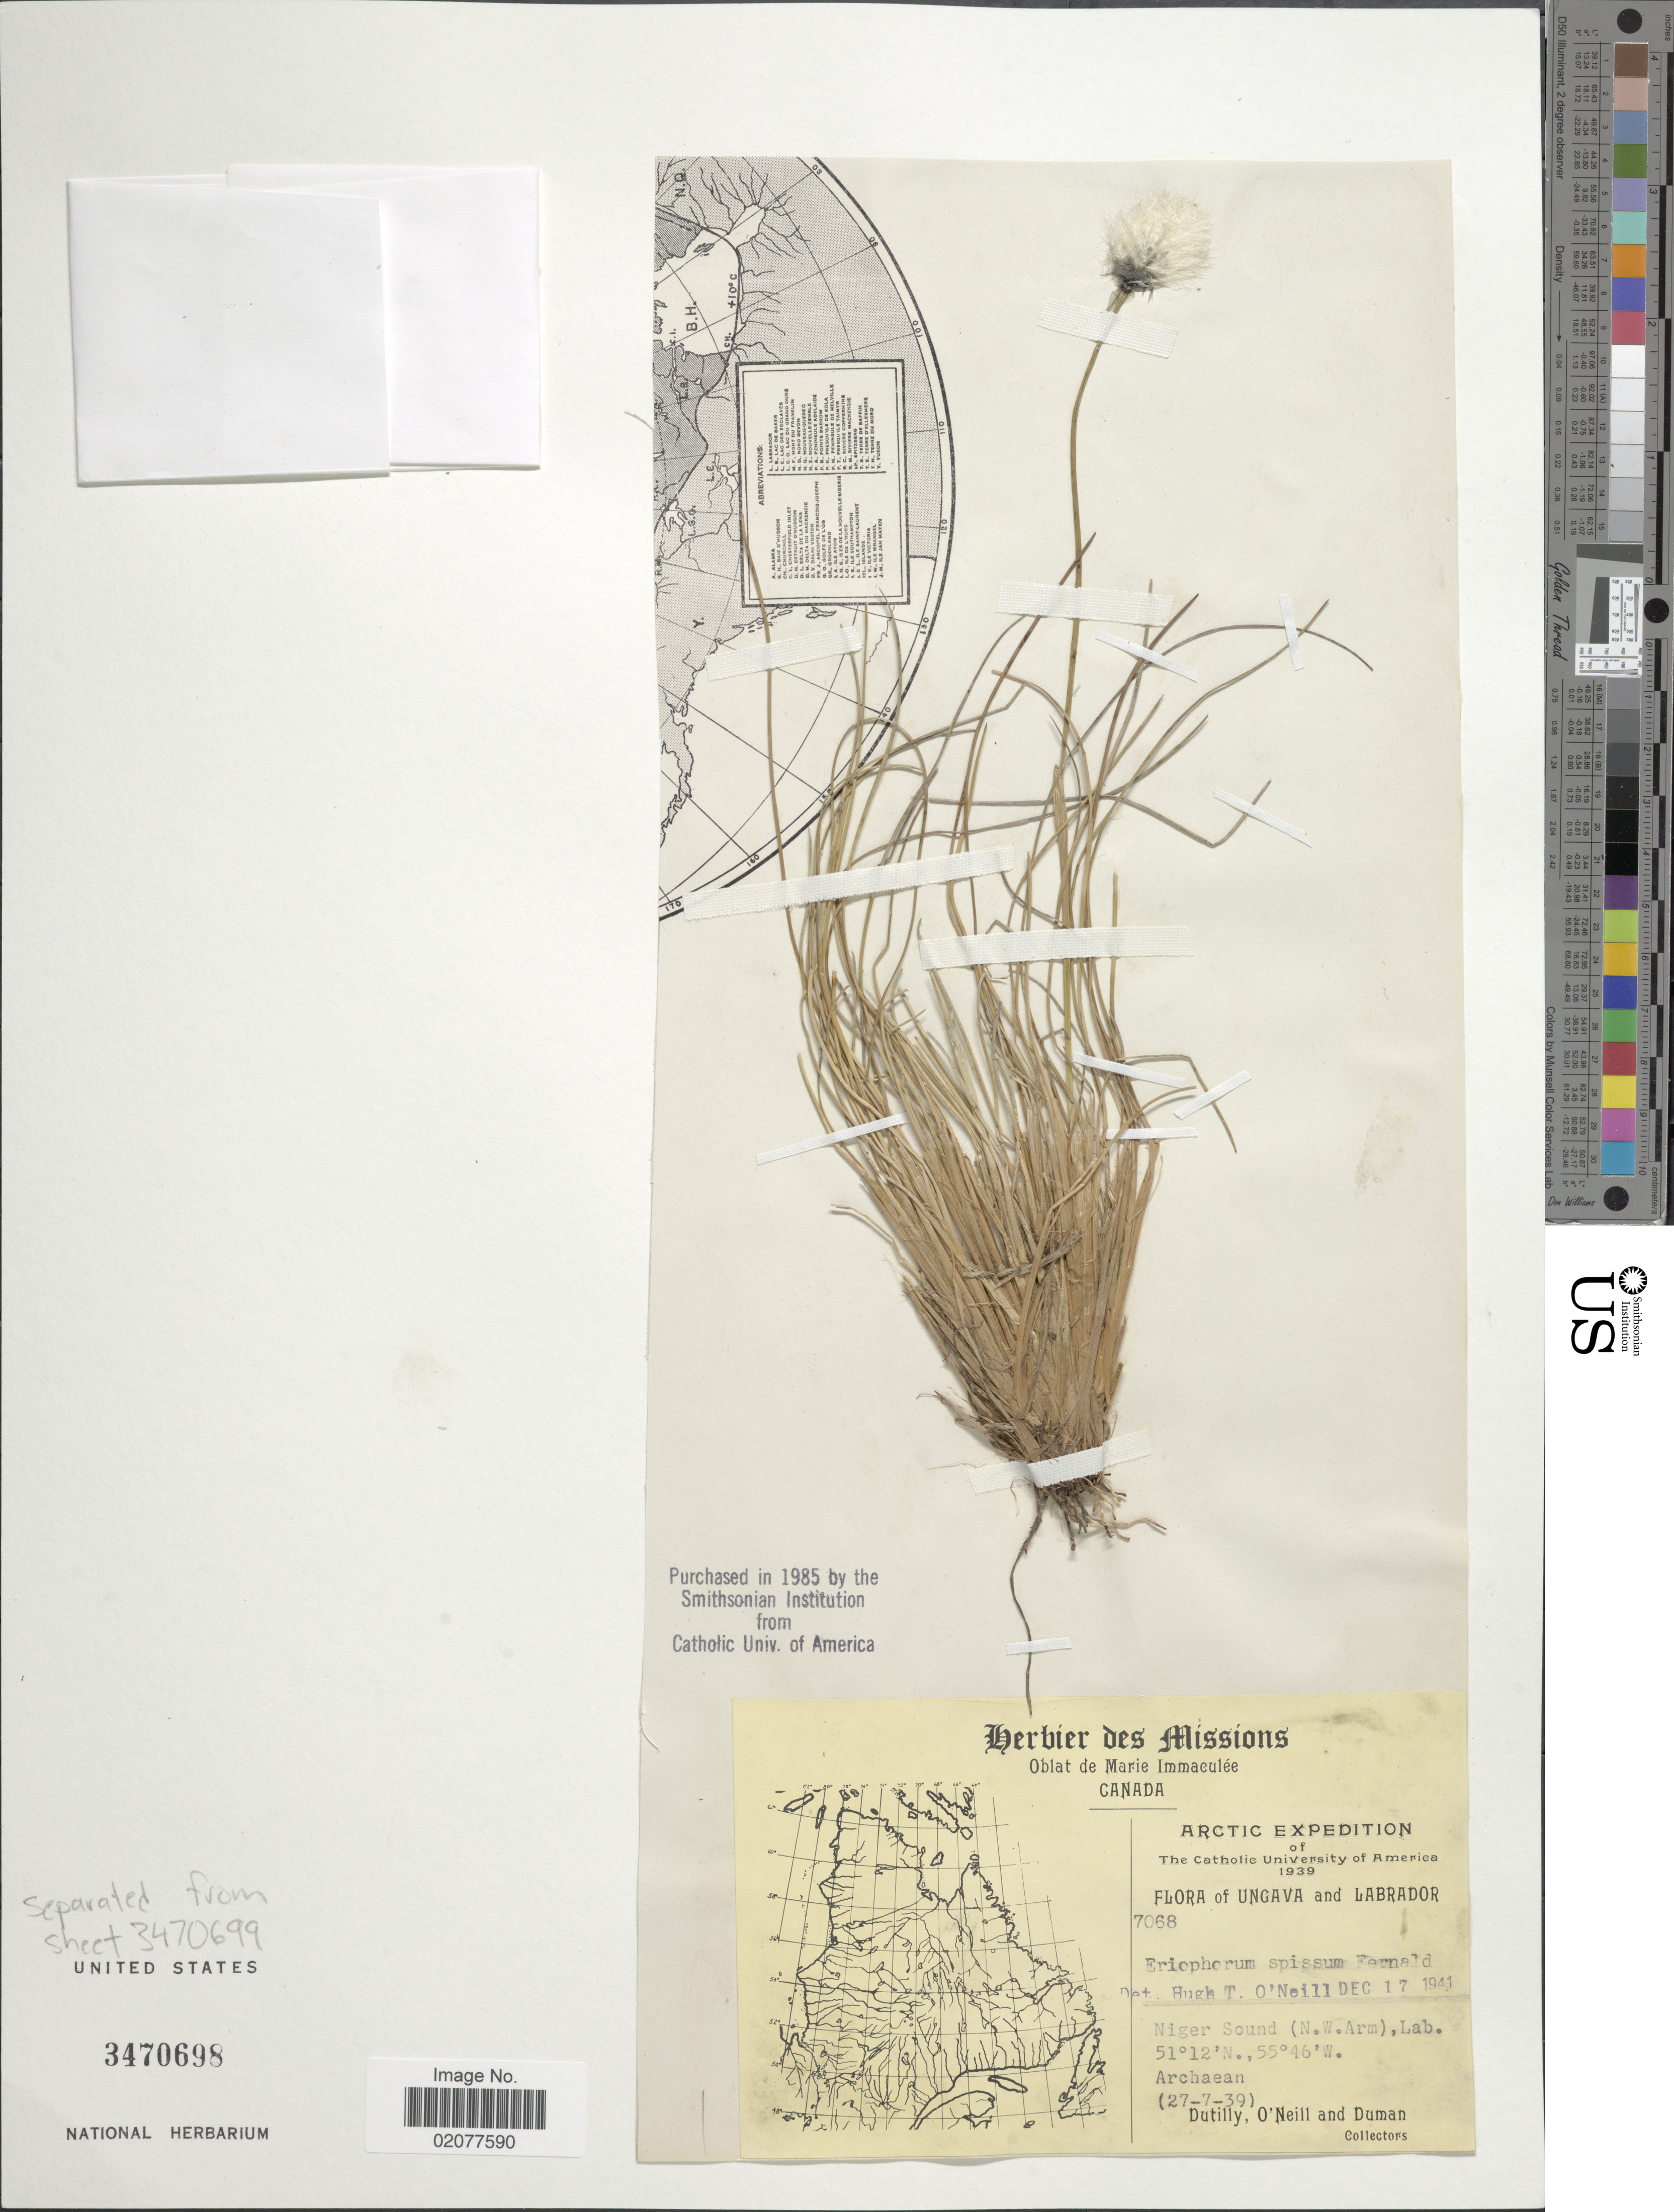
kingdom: Plantae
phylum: Tracheophyta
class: Liliopsida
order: Poales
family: Cyperaceae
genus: Eriophorum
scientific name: Eriophorum spissum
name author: Fernald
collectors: -. Dutilly, O' Neill & -. Duman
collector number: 7068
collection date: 1939-07-27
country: Canada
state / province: Newfoundland and Labrador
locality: Ungava and Labrador. Niger Sound (N.W. Arm), Lab.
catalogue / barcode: US 3470698